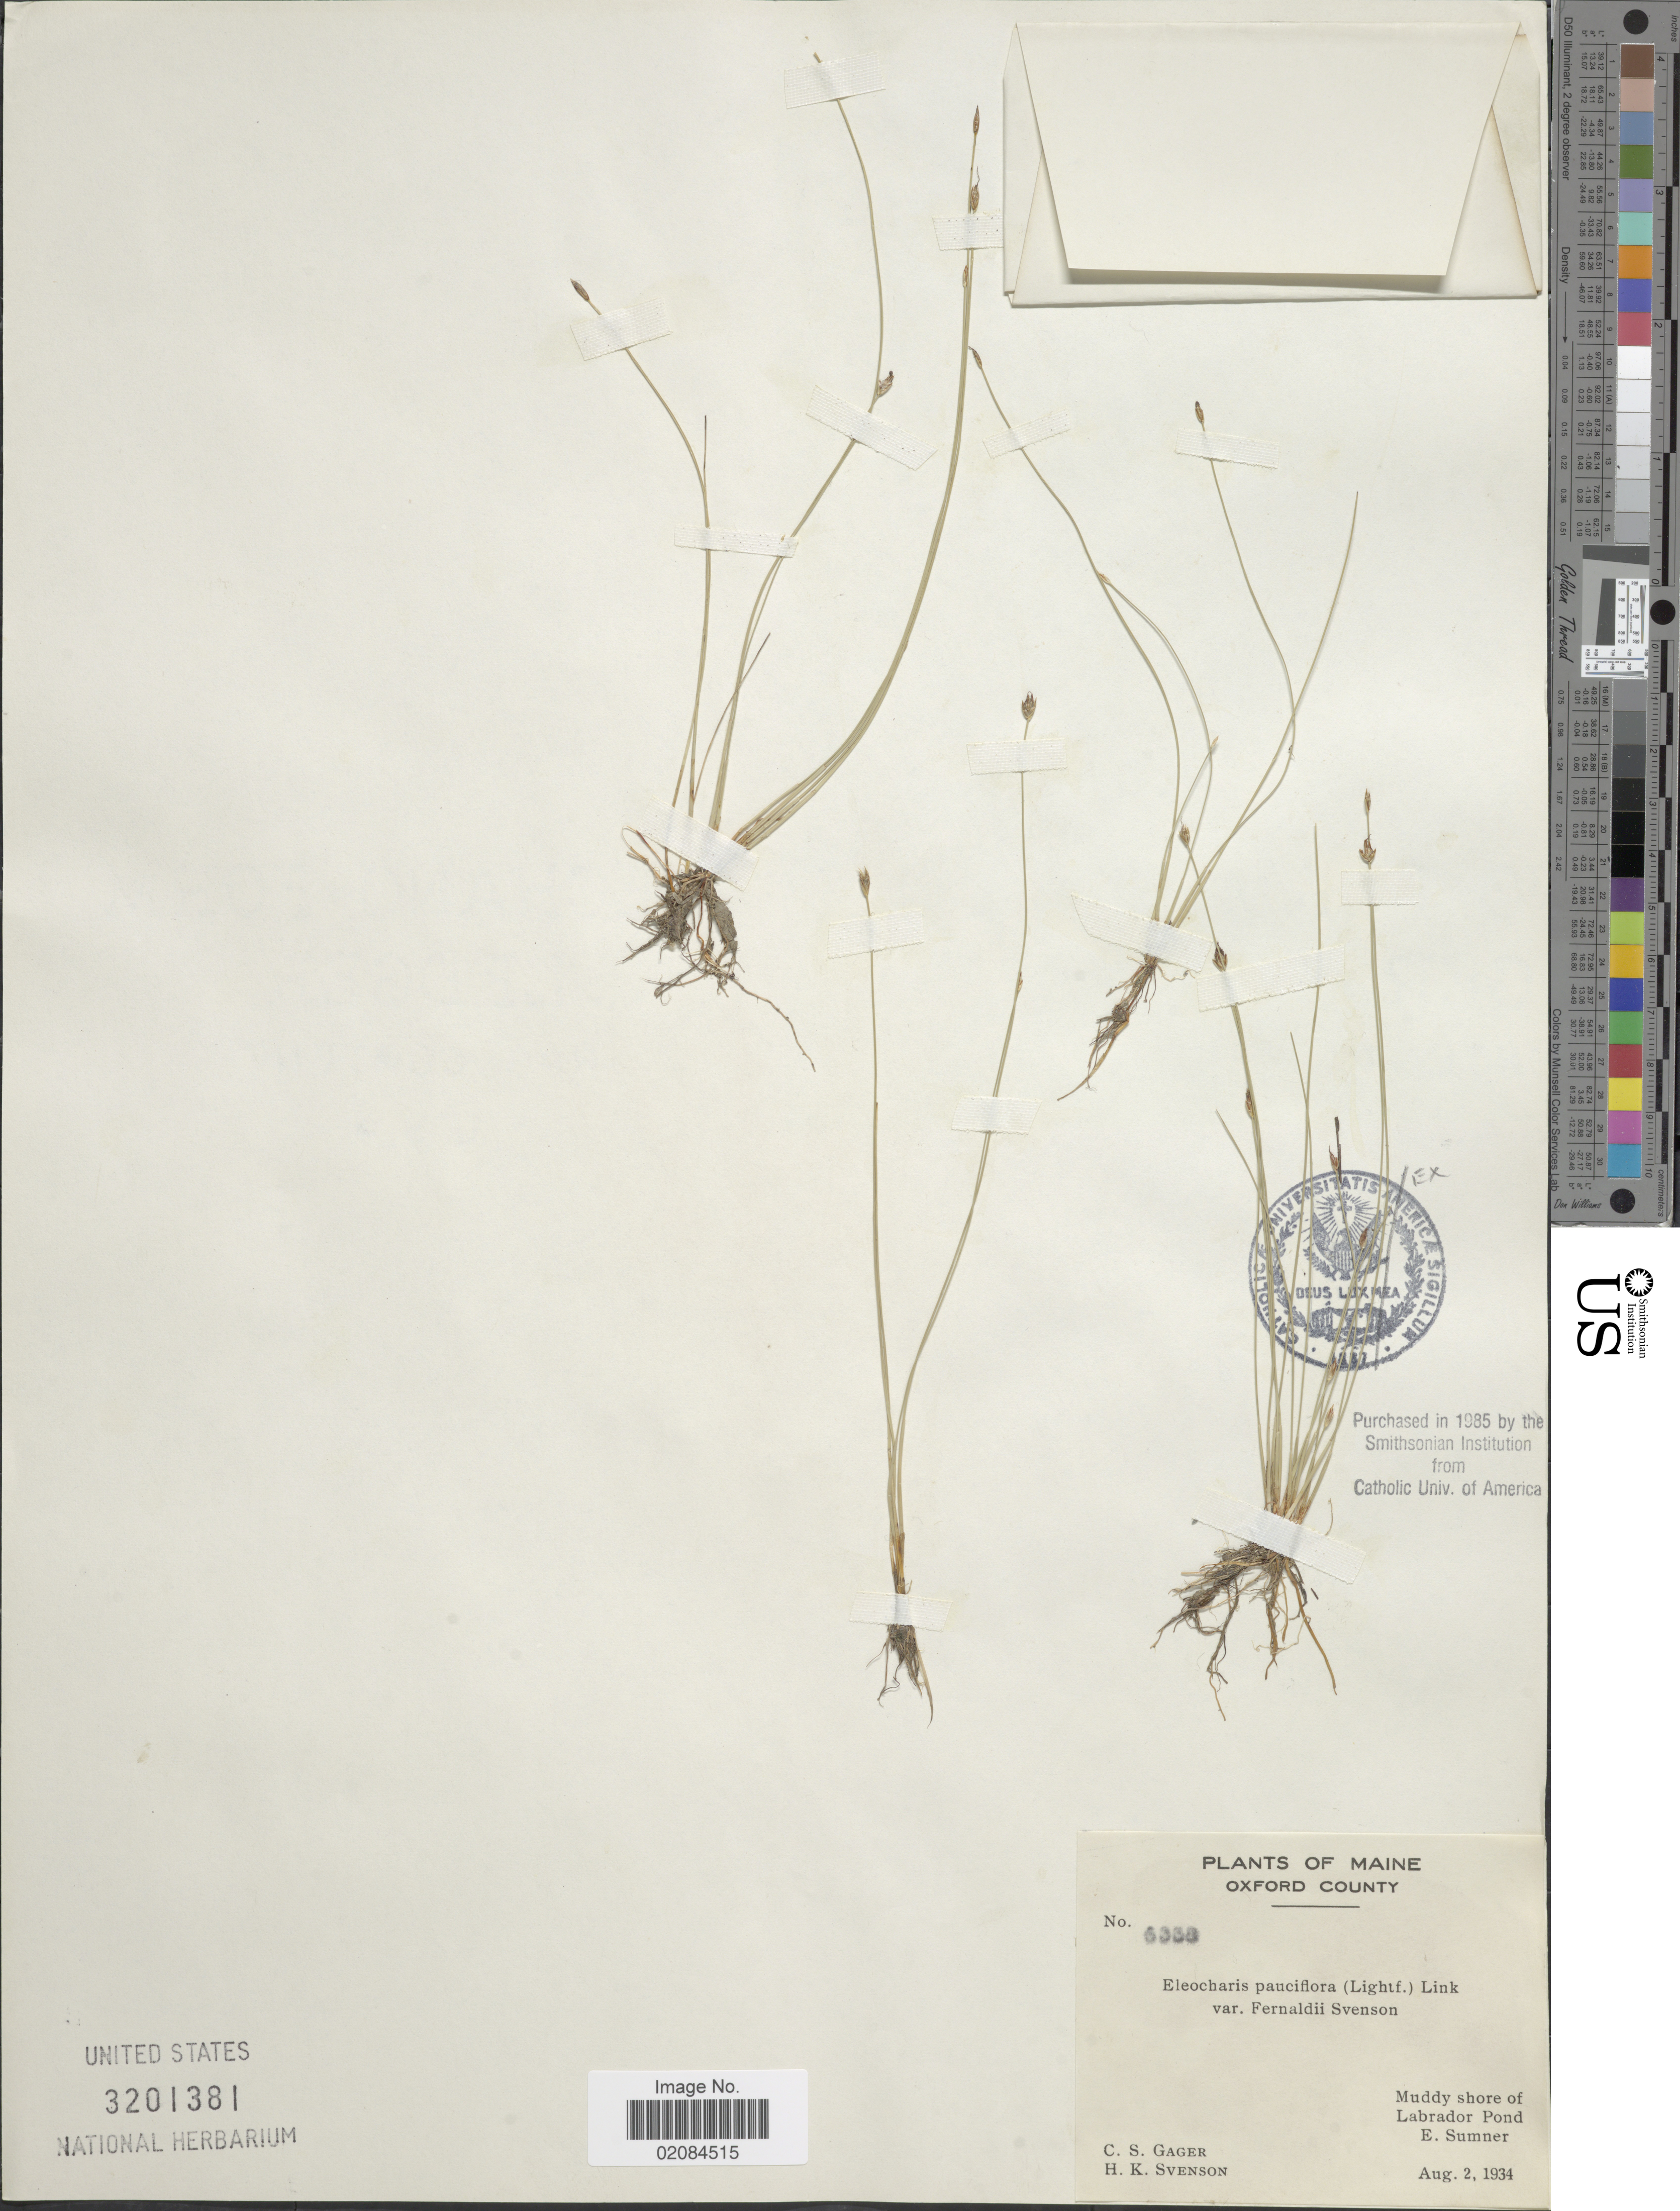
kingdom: Plantae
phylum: Tracheophyta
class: Liliopsida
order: Poales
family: Cyperaceae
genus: Eleocharis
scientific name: Eleocharis quinqueflora subsp. fernaldii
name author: (Svenson) Hultén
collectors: C. Gager & H. K. Svenson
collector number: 6338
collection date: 1934-08-02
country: United States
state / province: Maine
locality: Oxford County. Muddy shore of Labrador Pond E. Sumner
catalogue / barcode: US 3201381